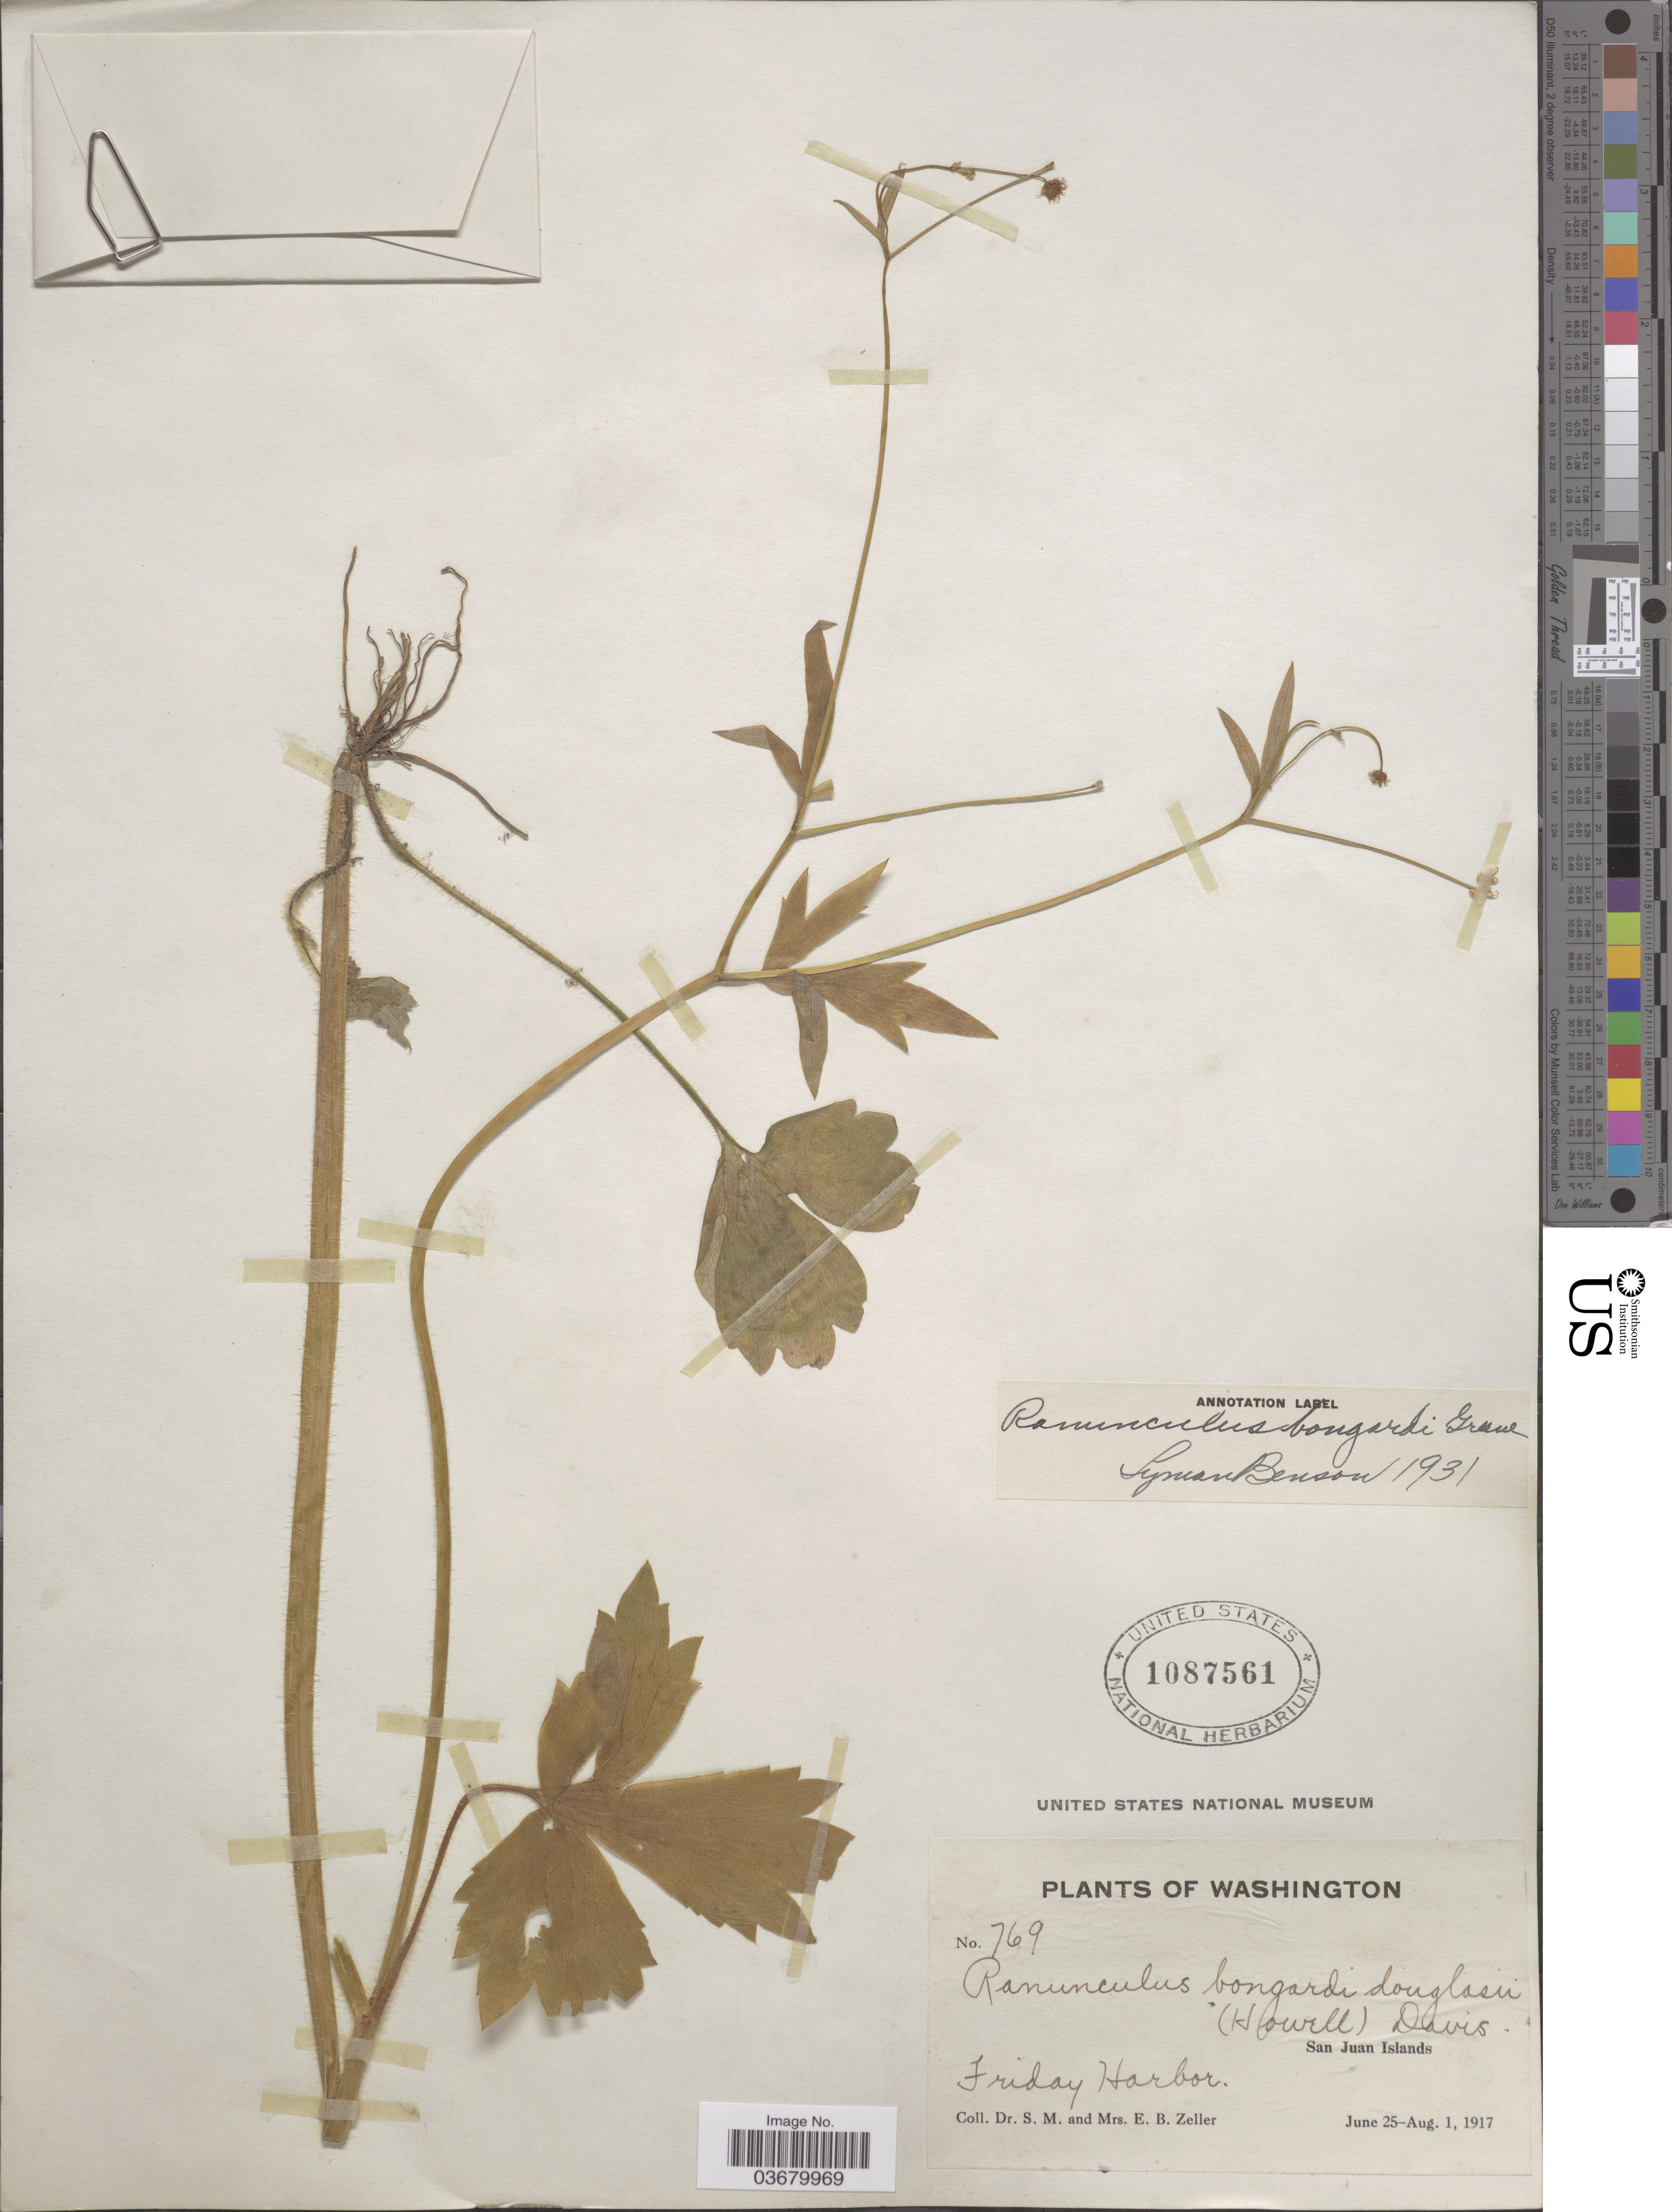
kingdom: Plantae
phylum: Tracheophyta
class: Magnoliopsida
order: Ranunculales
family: Ranunculaceae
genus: Ranunculus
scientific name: Ranunculus bongardii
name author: Greene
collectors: S. Zeller & E. Zeller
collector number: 769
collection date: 1917-06-25/1917-08-01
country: United States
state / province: Washington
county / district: San Juan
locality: San Juan Islands. Friday Harbor.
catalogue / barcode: US 1087561